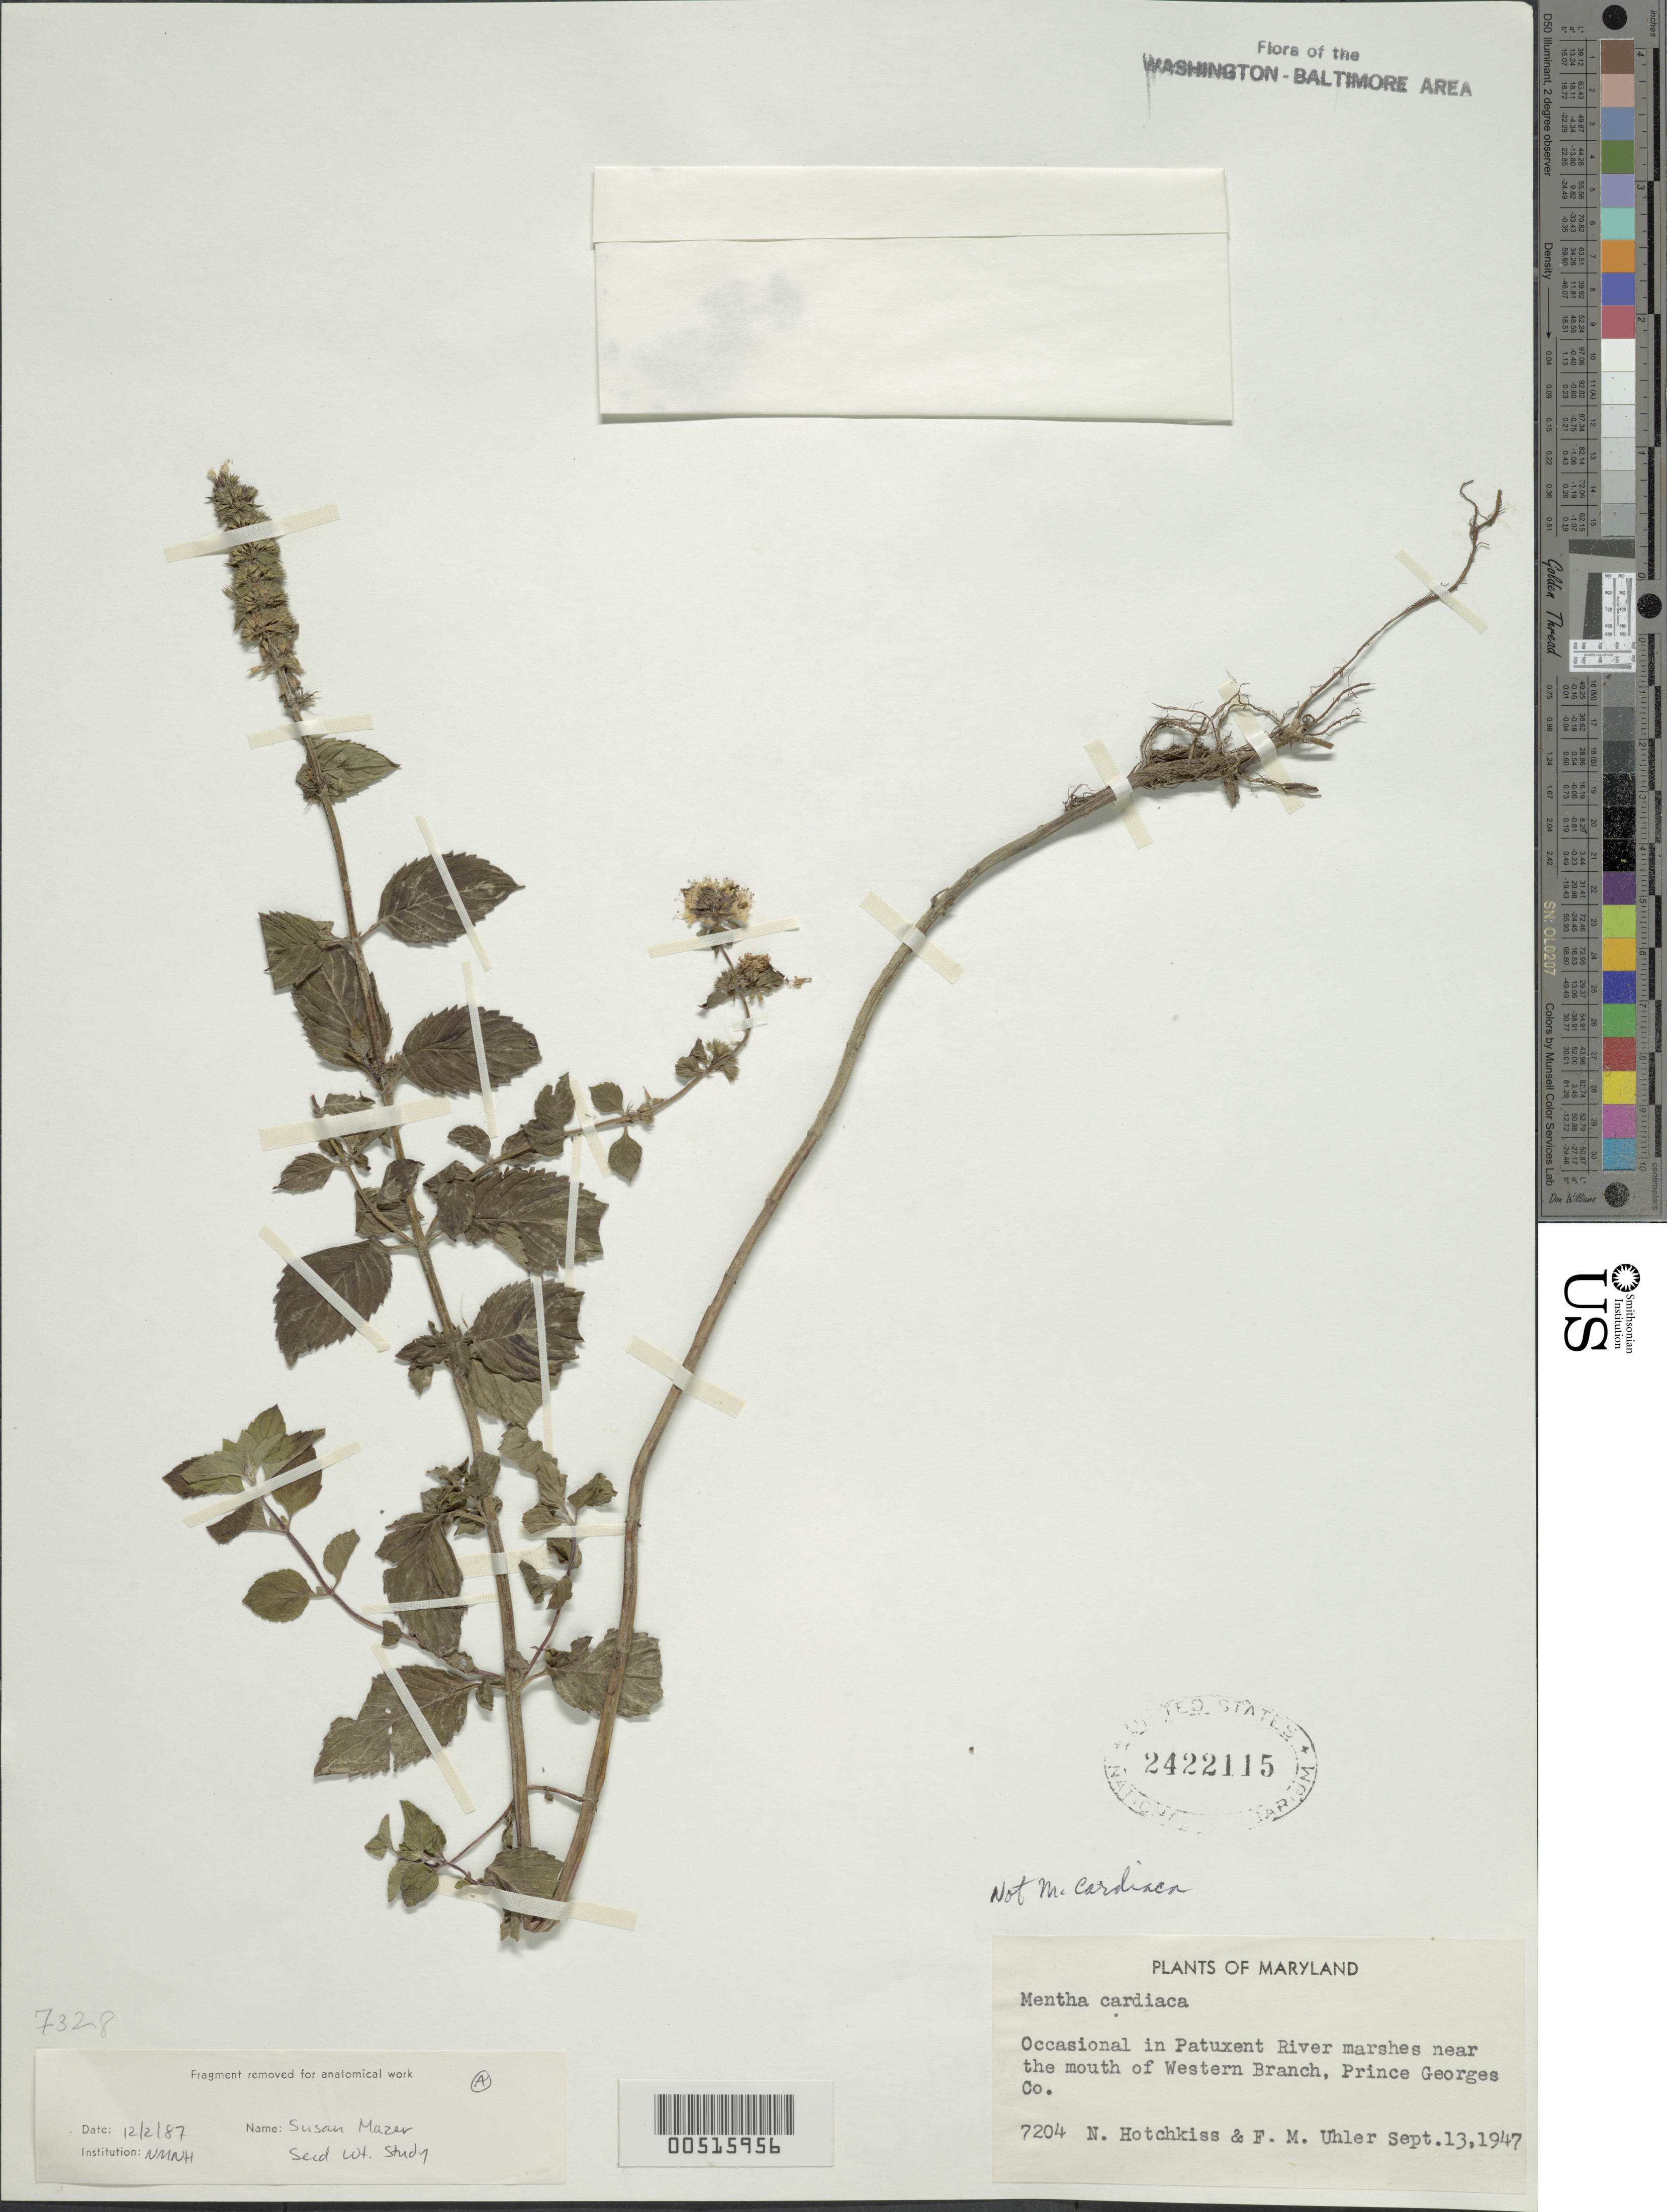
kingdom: Plantae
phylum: Tracheophyta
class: Magnoliopsida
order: Lamiales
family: Lamiaceae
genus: Mentha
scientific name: Mentha sp.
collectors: N. Hotchkiss & F. M. Uhler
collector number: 7204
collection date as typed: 13 Sep 1947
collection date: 1947-09-13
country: United States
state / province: Maryland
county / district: Prince George's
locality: In Patuxent River near mouth of western branch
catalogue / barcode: US 2422115